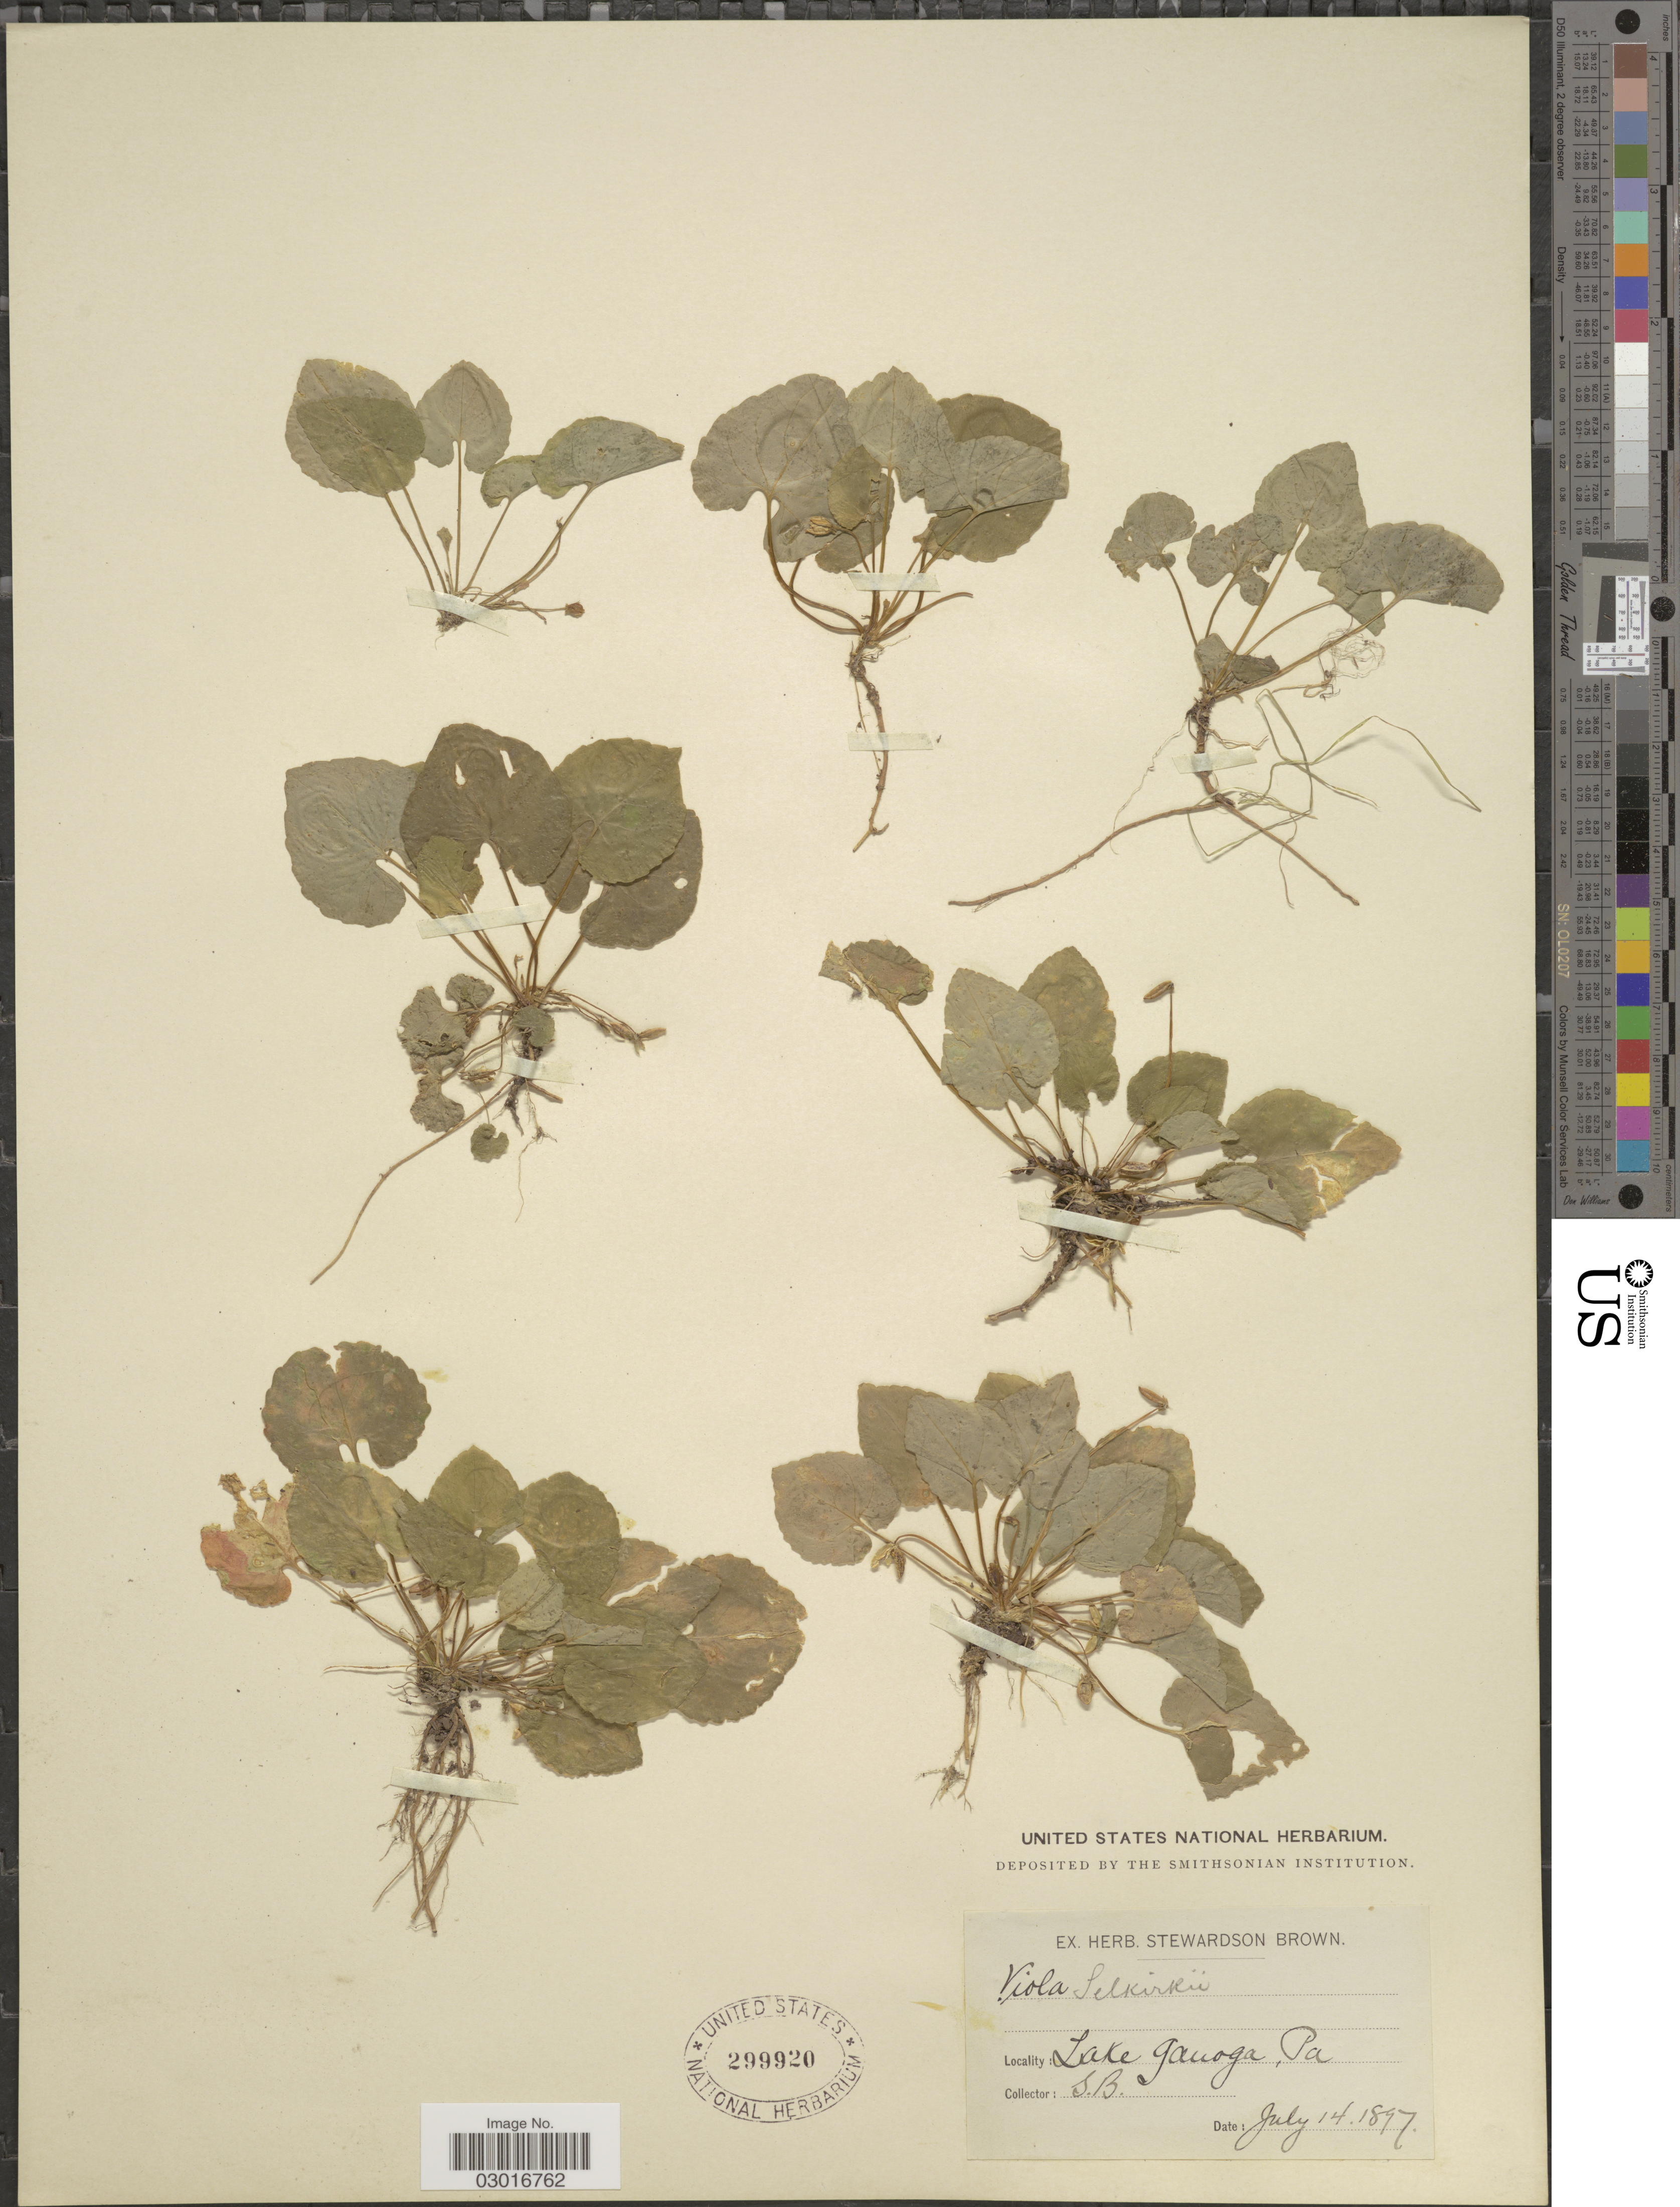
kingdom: Plantae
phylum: Tracheophyta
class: Magnoliopsida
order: Malpighiales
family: Violaceae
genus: Viola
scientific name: Viola selkirkii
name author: Pursh ex Goldie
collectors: S. Brown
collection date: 1897-07-14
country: United States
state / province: Pennsylvania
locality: Lake Ganoga.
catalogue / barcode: US 299920